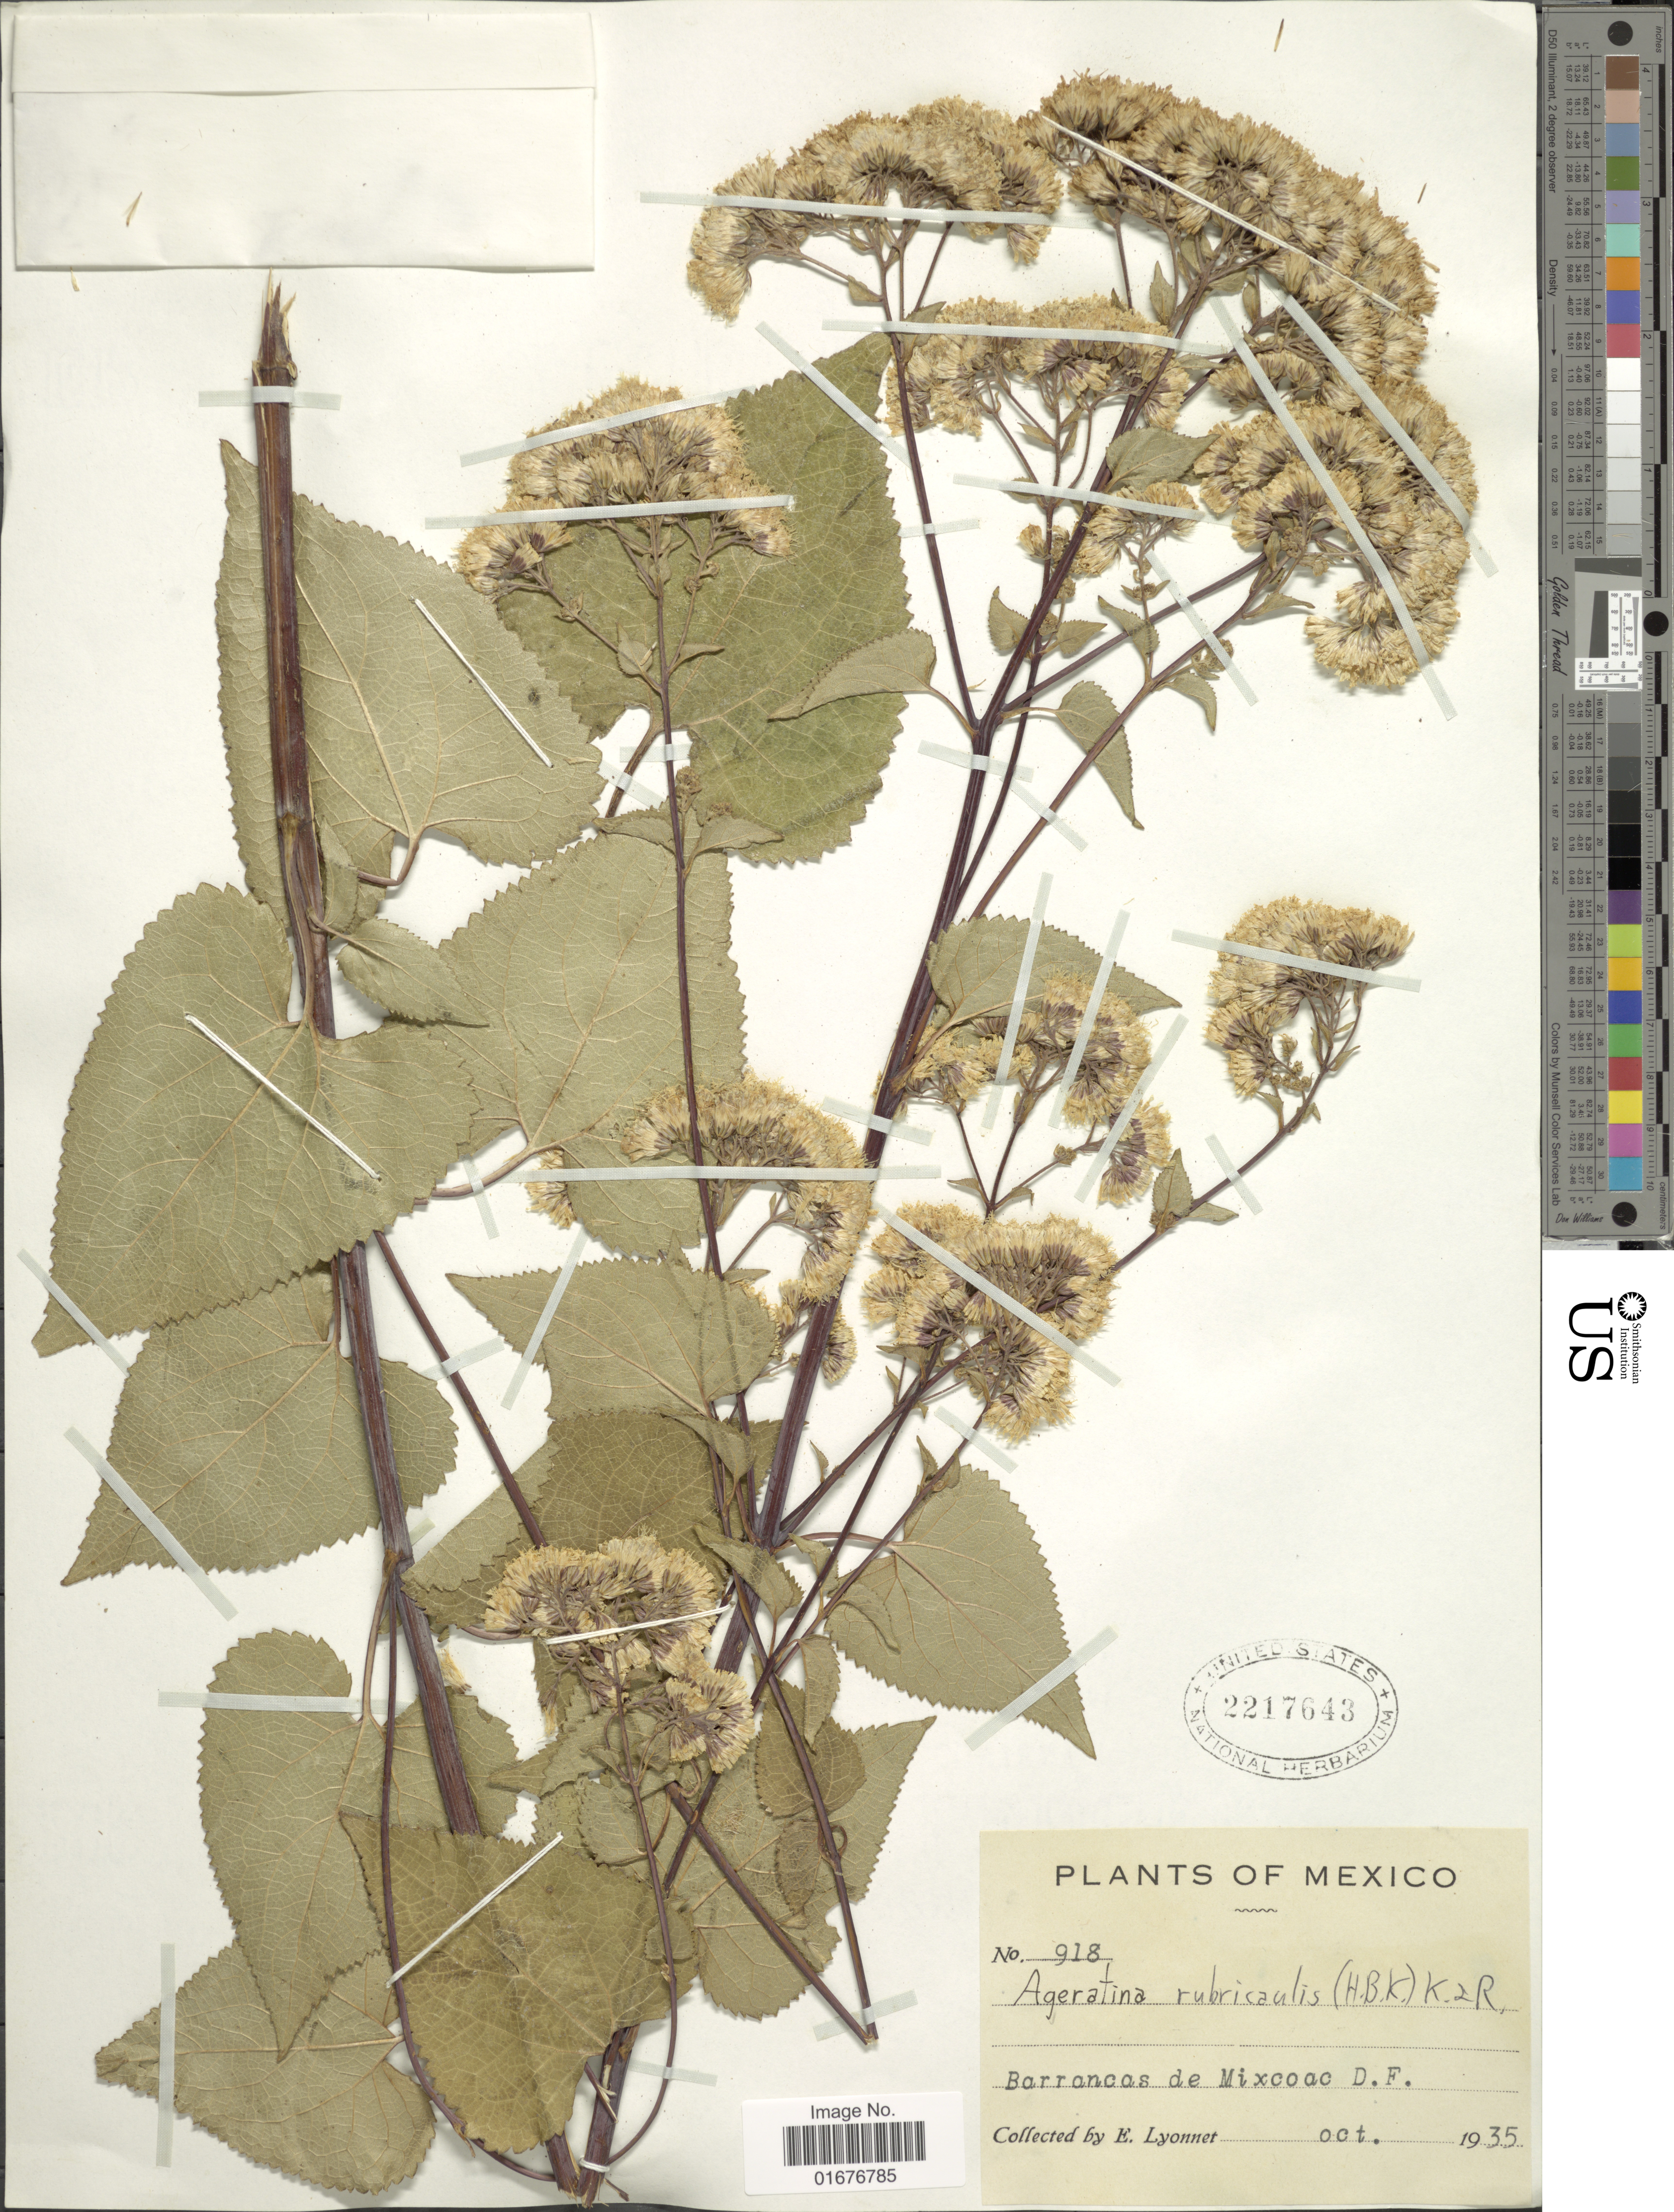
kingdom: Plantae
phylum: Tracheophyta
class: Magnoliopsida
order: Asterales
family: Asteraceae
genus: Ageratina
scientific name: Ageratina rubricaulis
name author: (Kunth) R.M. King & H. Rob.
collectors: E. Lyonnet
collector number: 918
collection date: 1935-10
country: Mexico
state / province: Distrito Federal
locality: Barrancas de Miccoac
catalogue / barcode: US 2217643